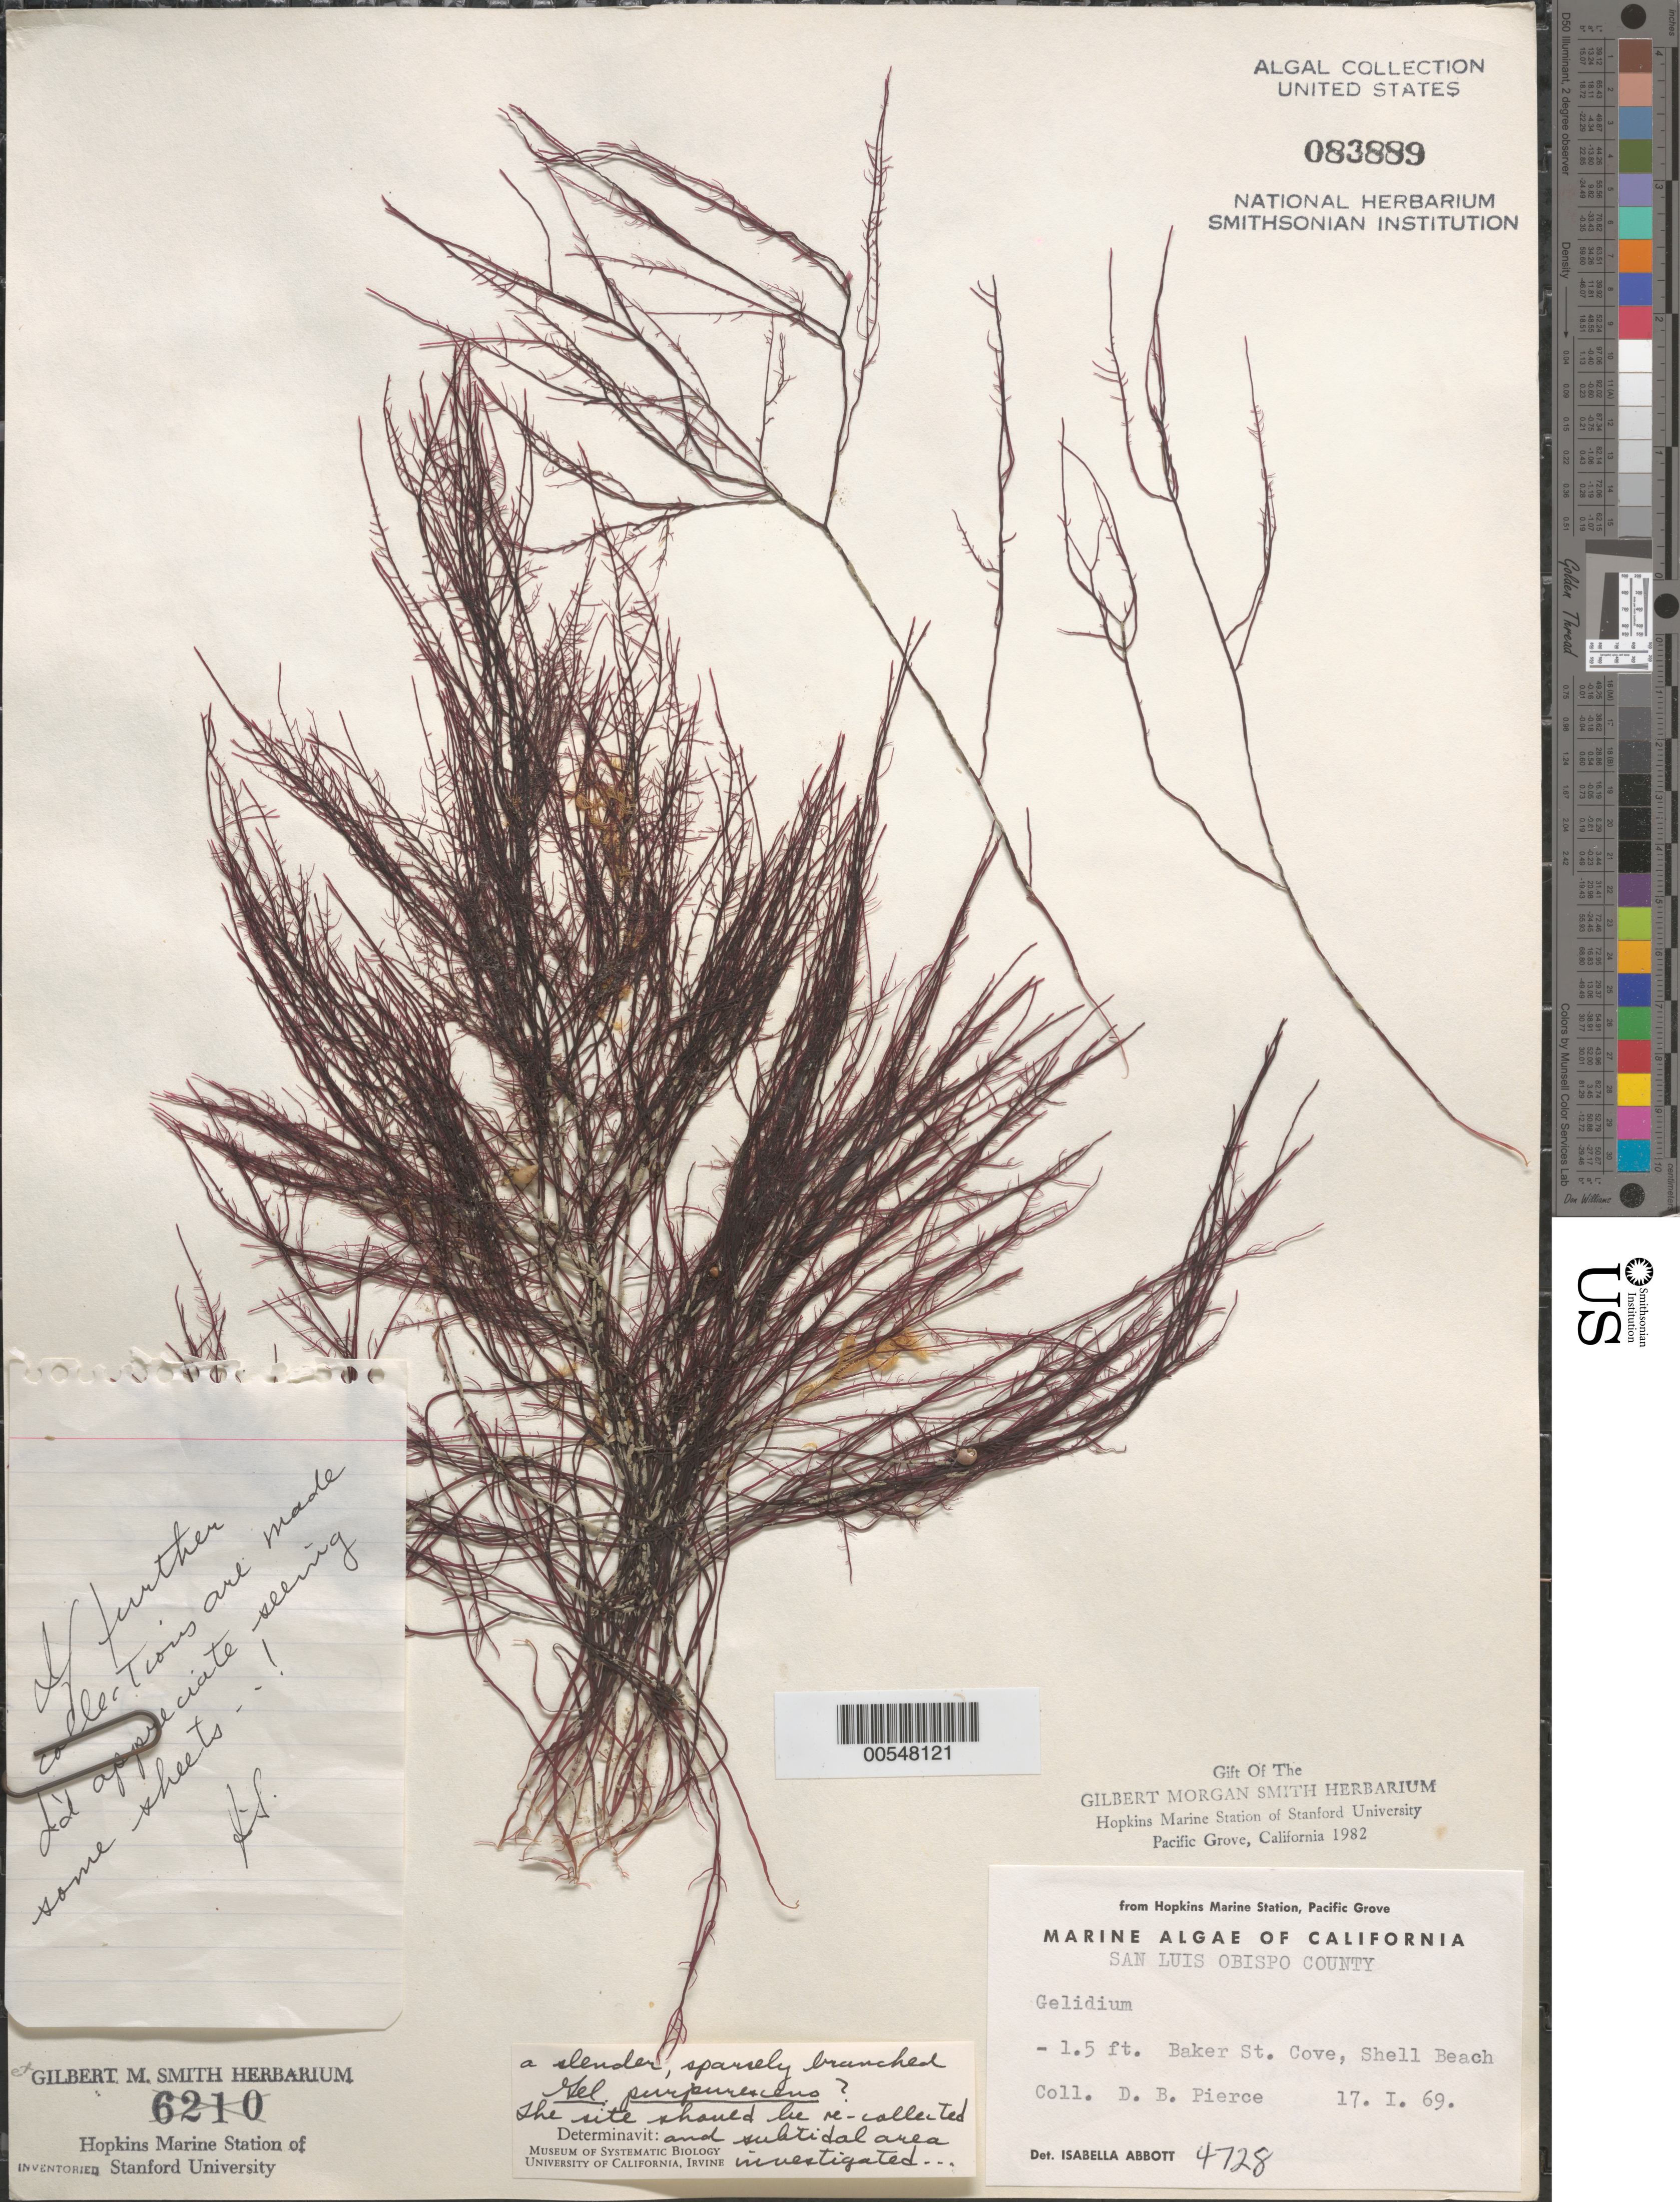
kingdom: Plantae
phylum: Rhodophyta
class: Florideophyceae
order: Gelidiales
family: Gelidiaceae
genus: Gelidium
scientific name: Gelidium purpurascens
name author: N.L. Gardner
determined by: Stewart, J.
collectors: D. Pierce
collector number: IAA 4728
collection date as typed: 17 Jan 1969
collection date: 1969-01-17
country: United States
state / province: California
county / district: San Luis Obispo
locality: Baker Street Cove, Shell Beach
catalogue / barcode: US 83889